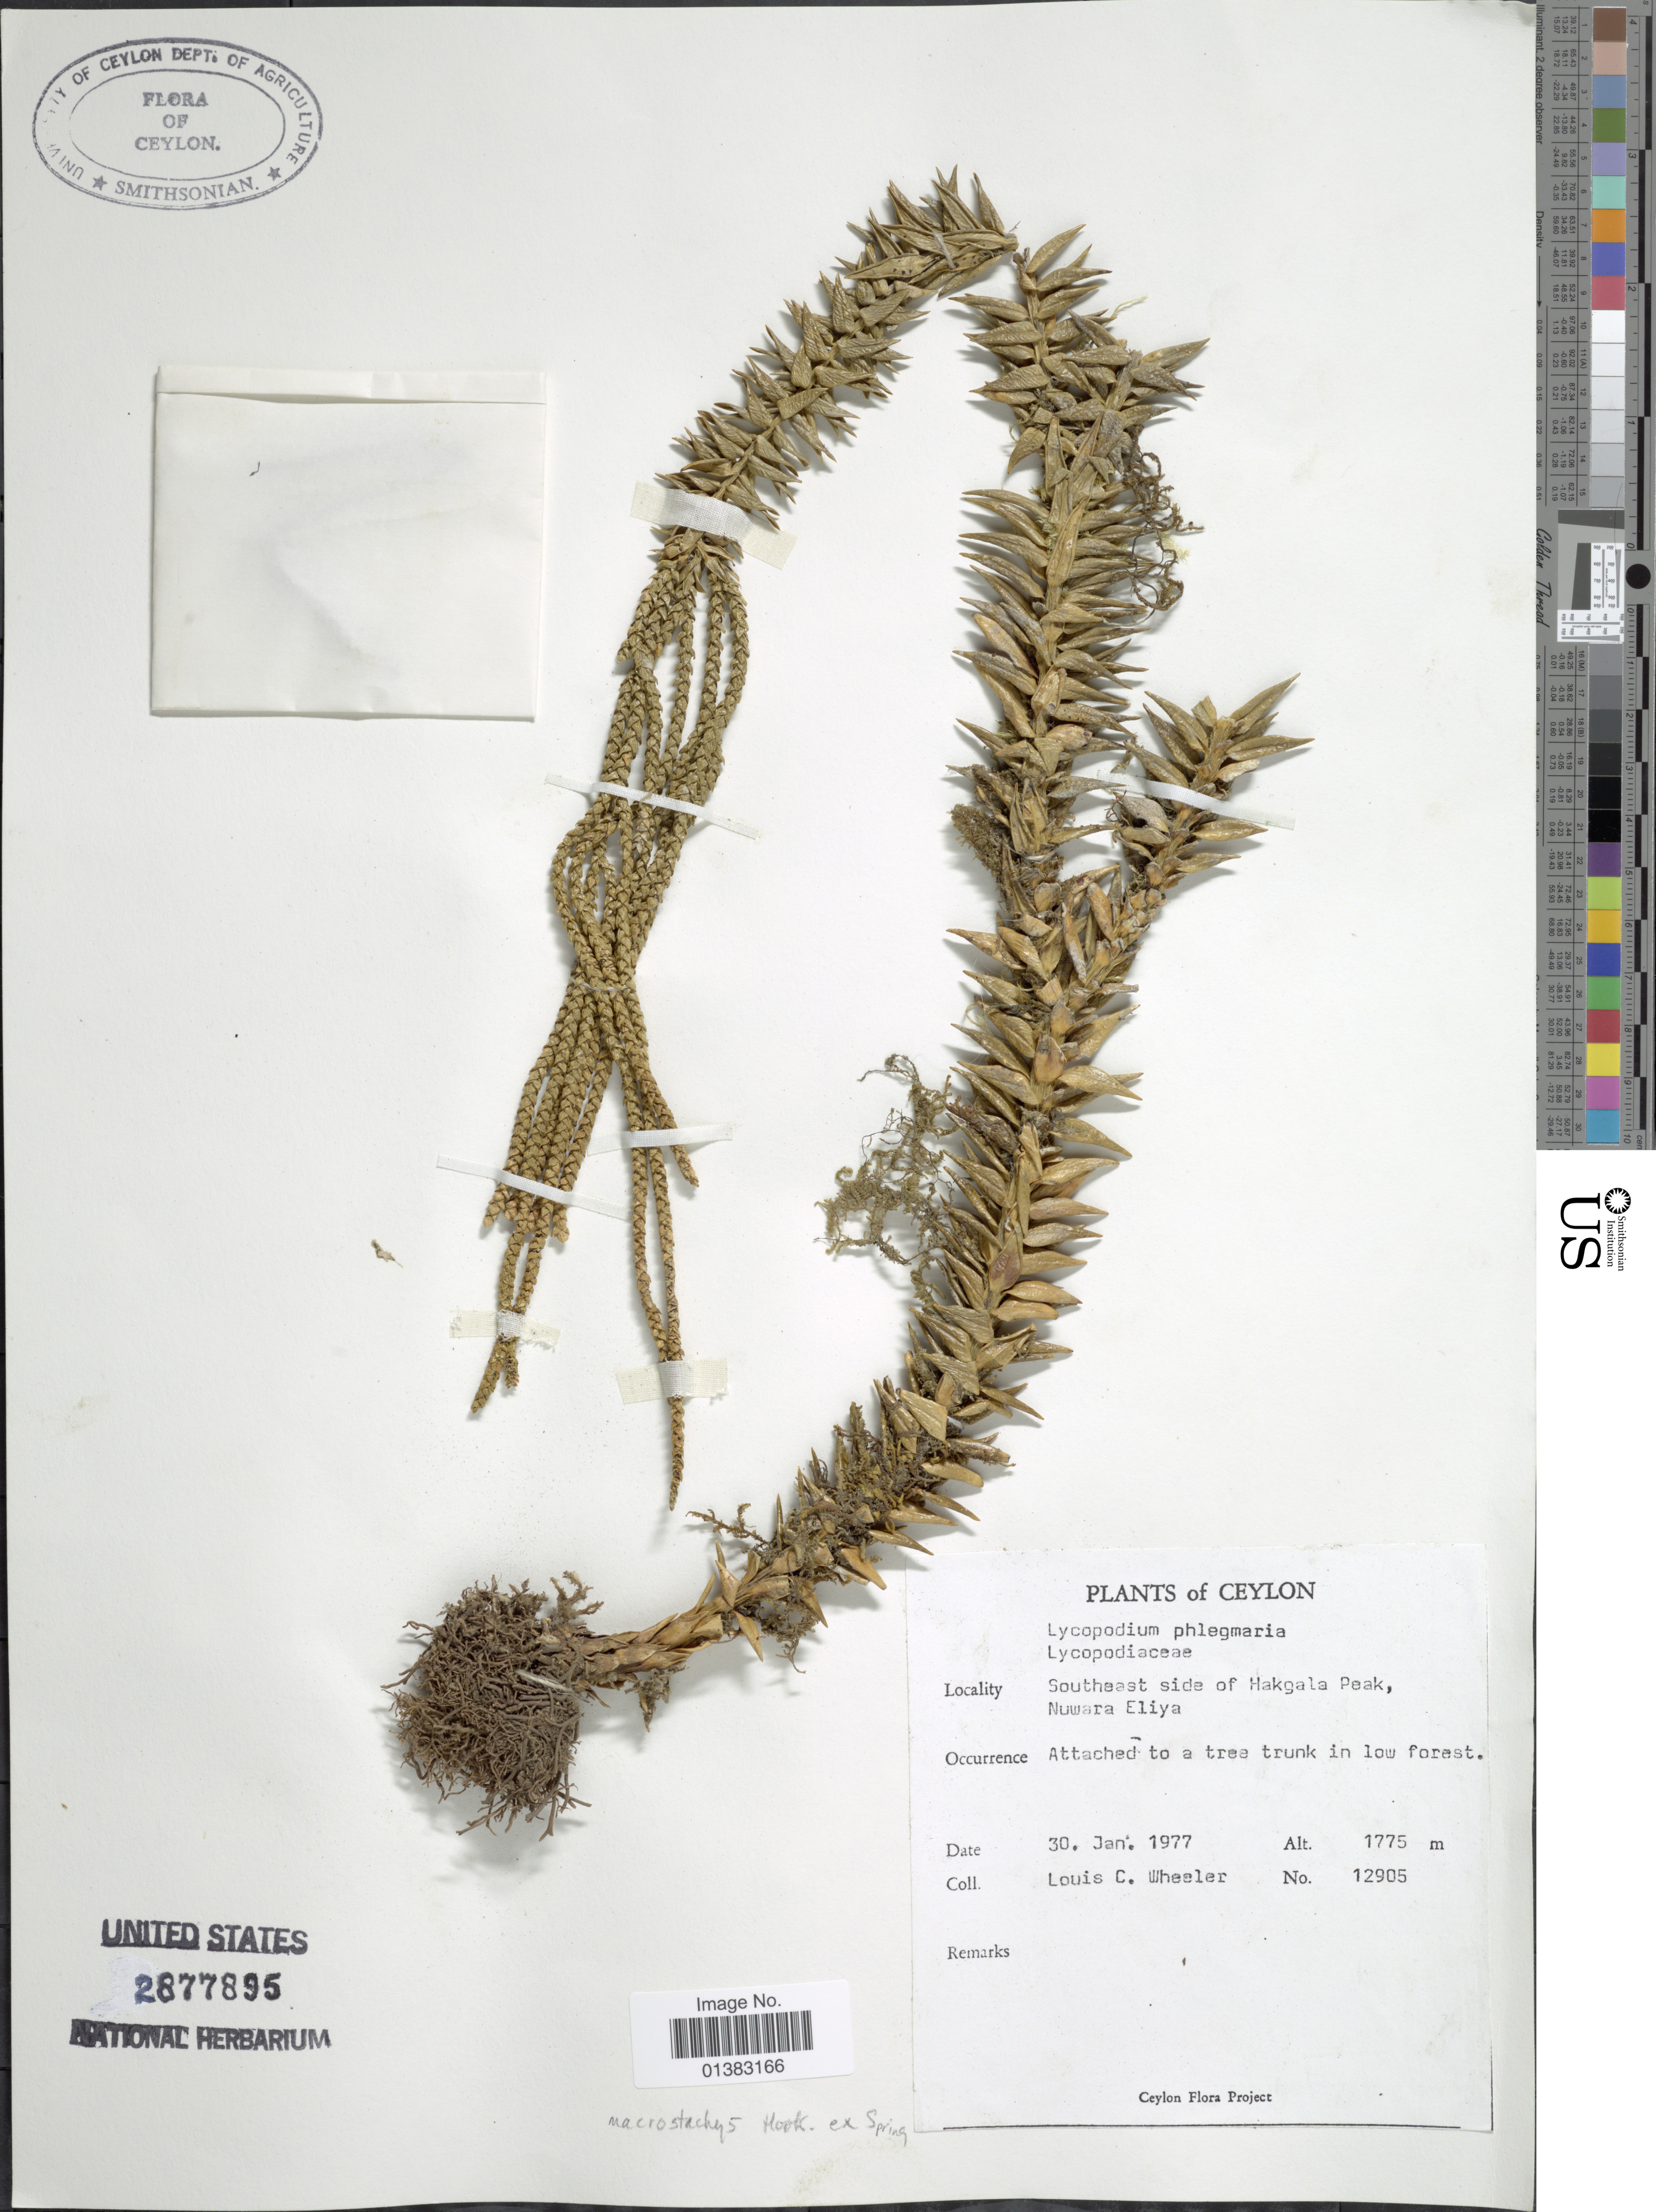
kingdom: Plantae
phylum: Tracheophyta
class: Lycopodiopsida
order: Lycopodiales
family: Lycopodiaceae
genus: Phlegmariurus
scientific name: Phlegmariurus phyllanthus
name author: (Hook. & Arn.) R.D. Dixit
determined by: Field, A. R.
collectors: L. C. Wheeler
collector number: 12905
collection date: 1977-01-30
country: Sri Lanka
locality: Ceylon. Southeast side of Hakgala Peak, Nuwara Eliya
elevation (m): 1775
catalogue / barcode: US 2877895